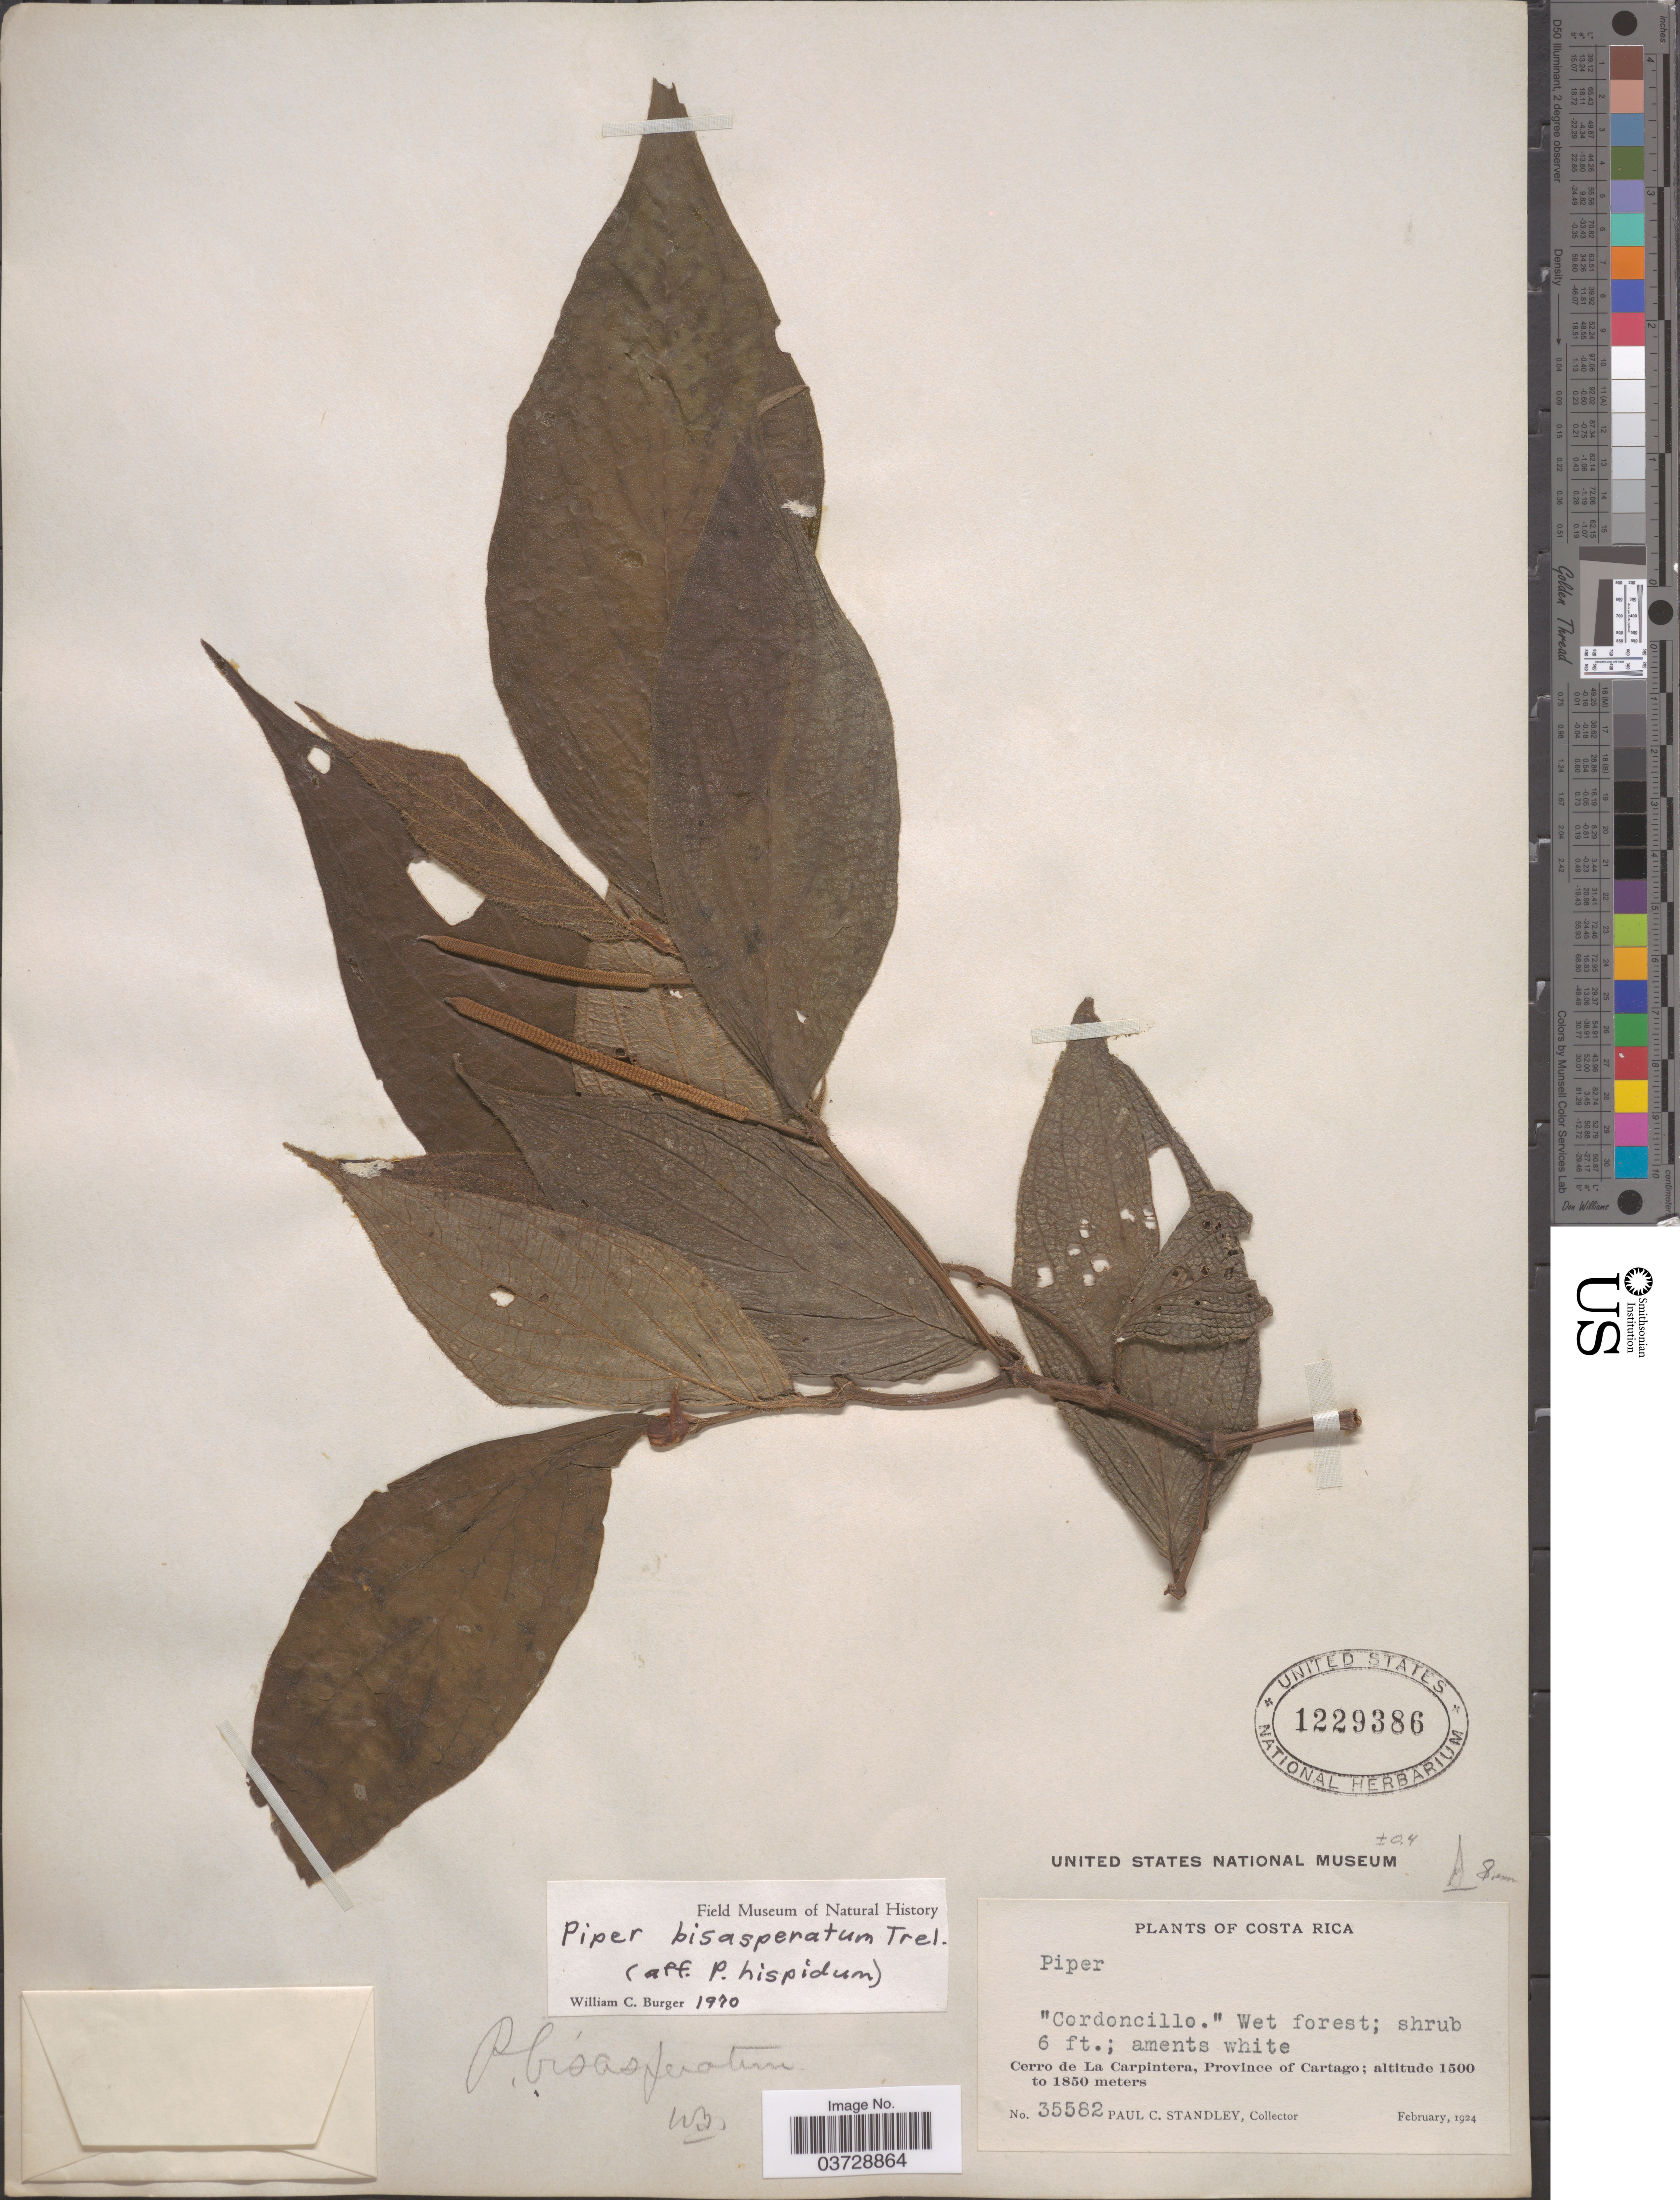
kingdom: Plantae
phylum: Tracheophyta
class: Magnoliopsida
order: Piperales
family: Piperaceae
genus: Piper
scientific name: Piper bisasperatum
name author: Trel.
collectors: P. C. Standley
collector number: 35582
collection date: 1924-02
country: Costa Rica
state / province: Cartago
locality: Cerro de La Carpintera.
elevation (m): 1500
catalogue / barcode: US 1229386